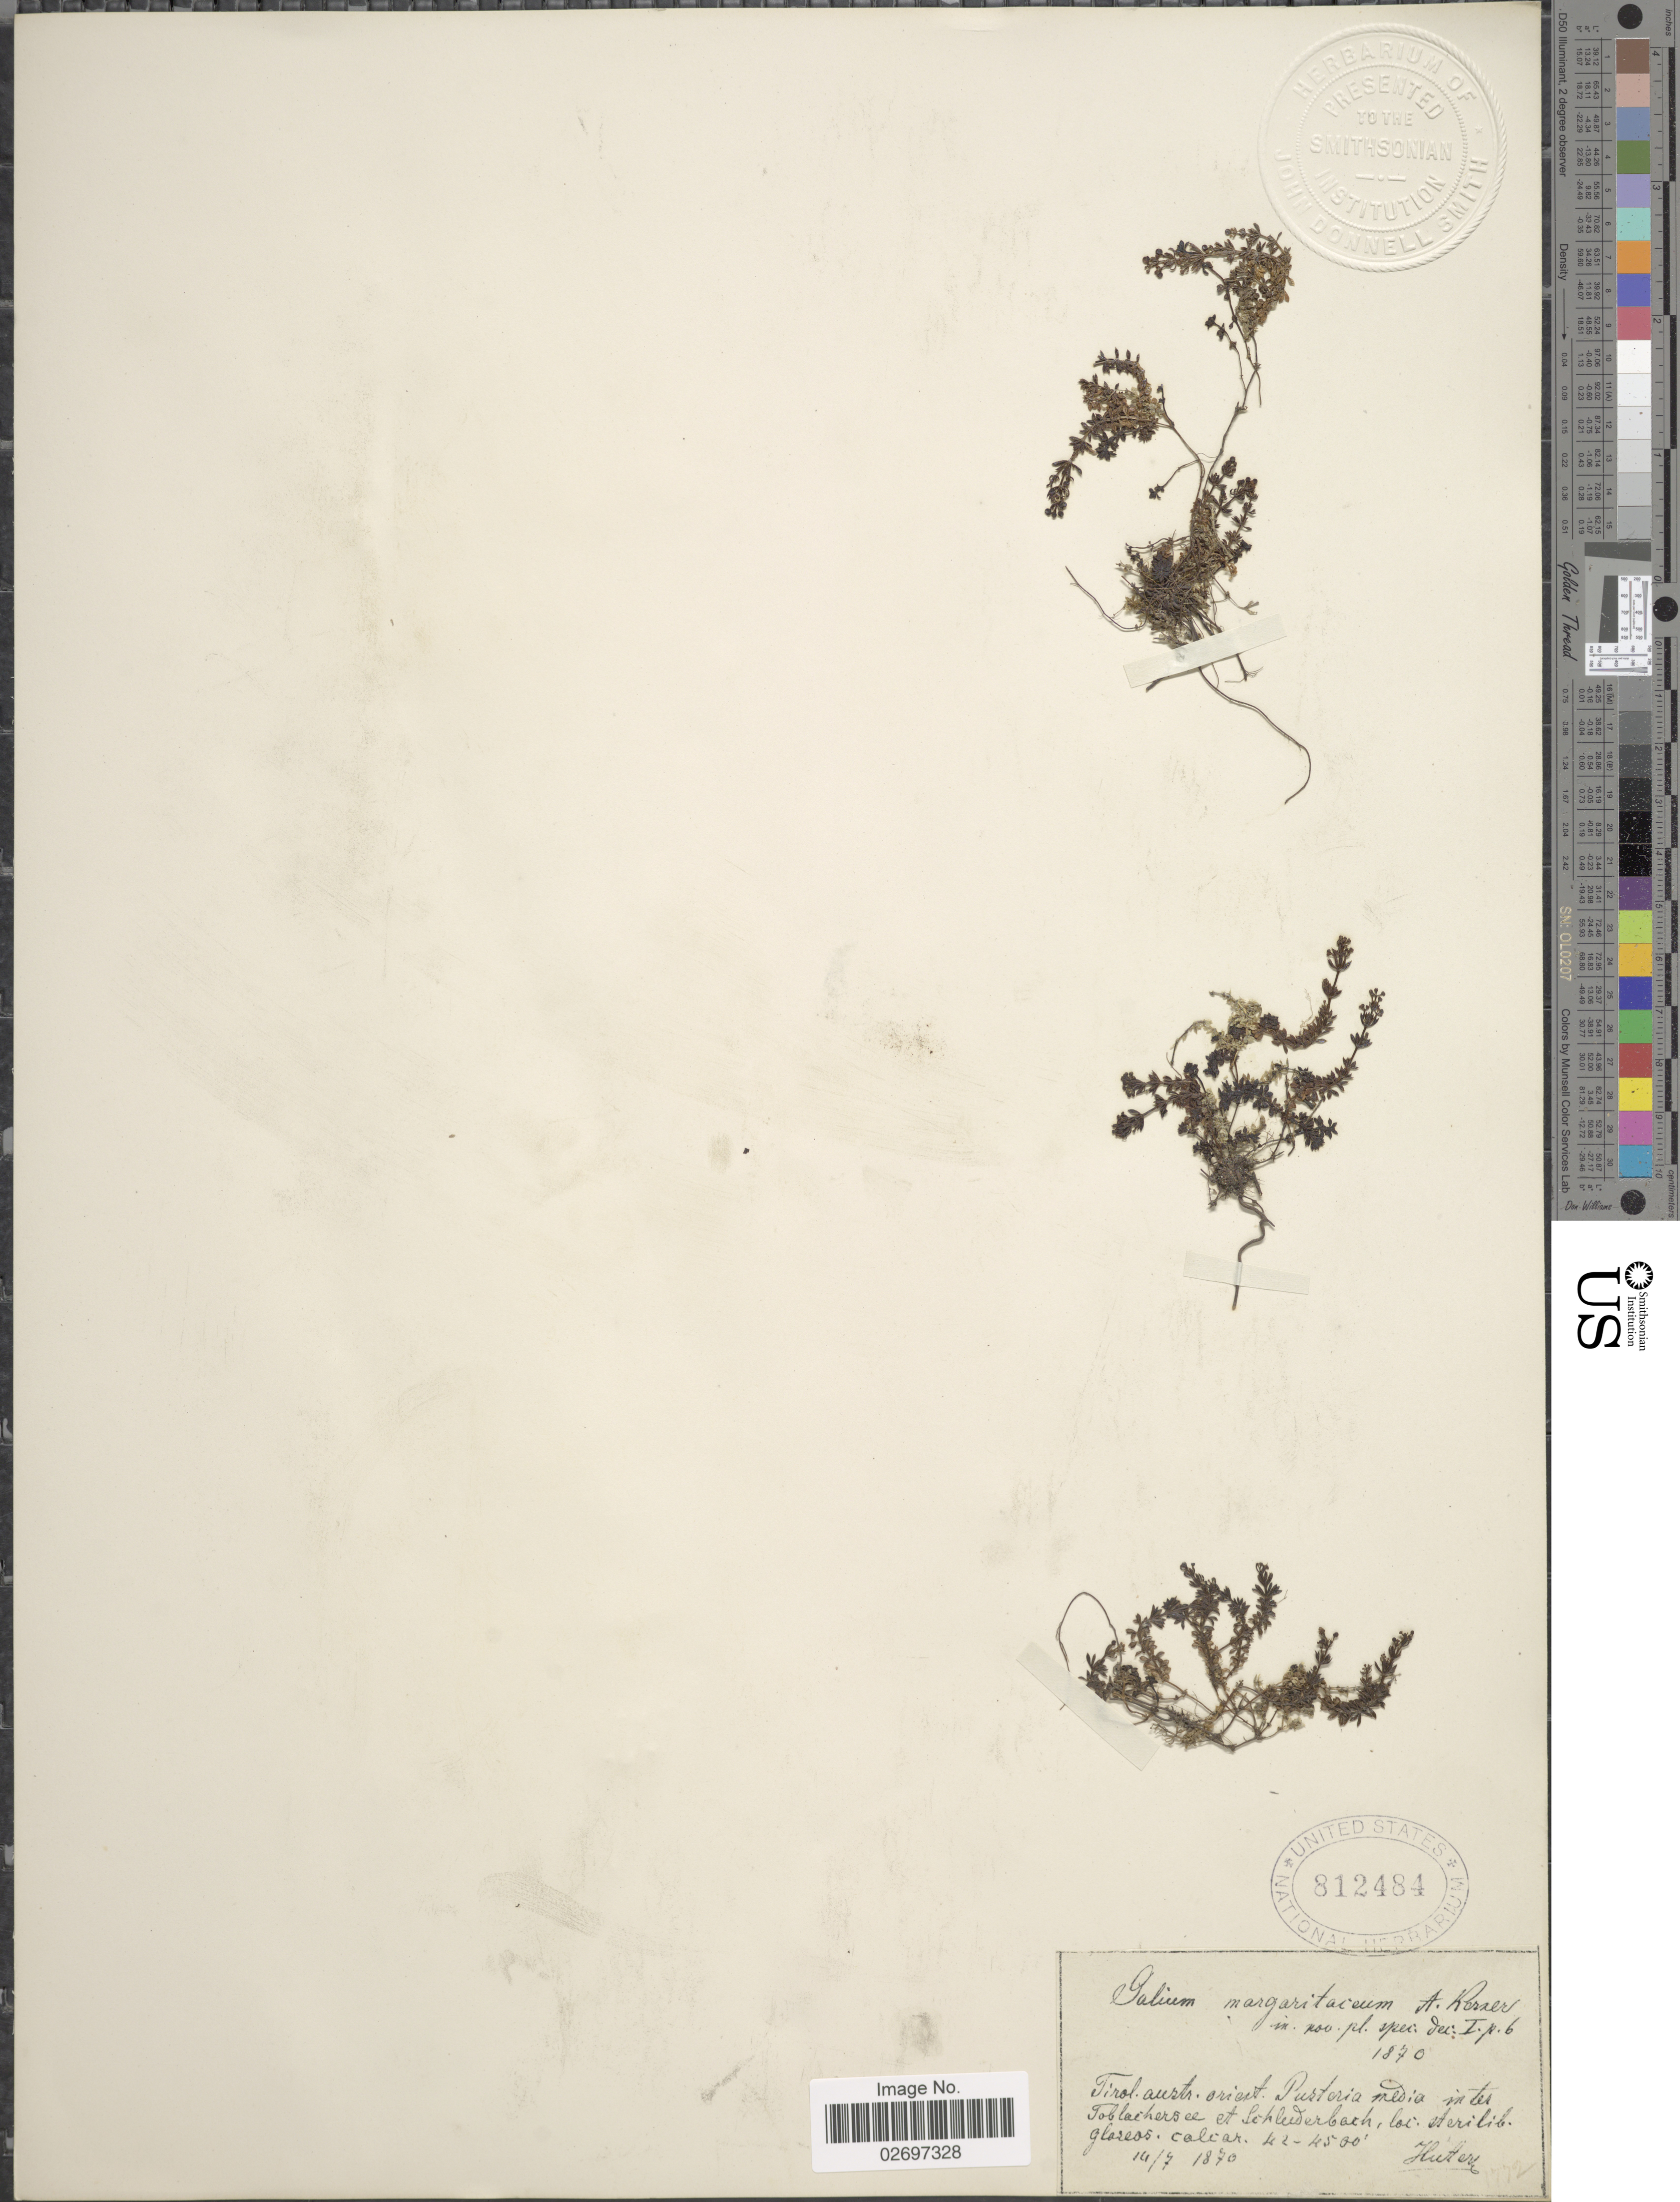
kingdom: Plantae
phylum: Tracheophyta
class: Magnoliopsida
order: Gentianales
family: Rubiaceae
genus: Galium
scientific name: Galium margaritaceum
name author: A. Kern.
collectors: -. Huter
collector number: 1772?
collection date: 1870-07-14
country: Italy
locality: Tirol austr. orient. Pusteria media inter Toblaihersee et Schluderbach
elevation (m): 1280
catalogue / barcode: US 812484